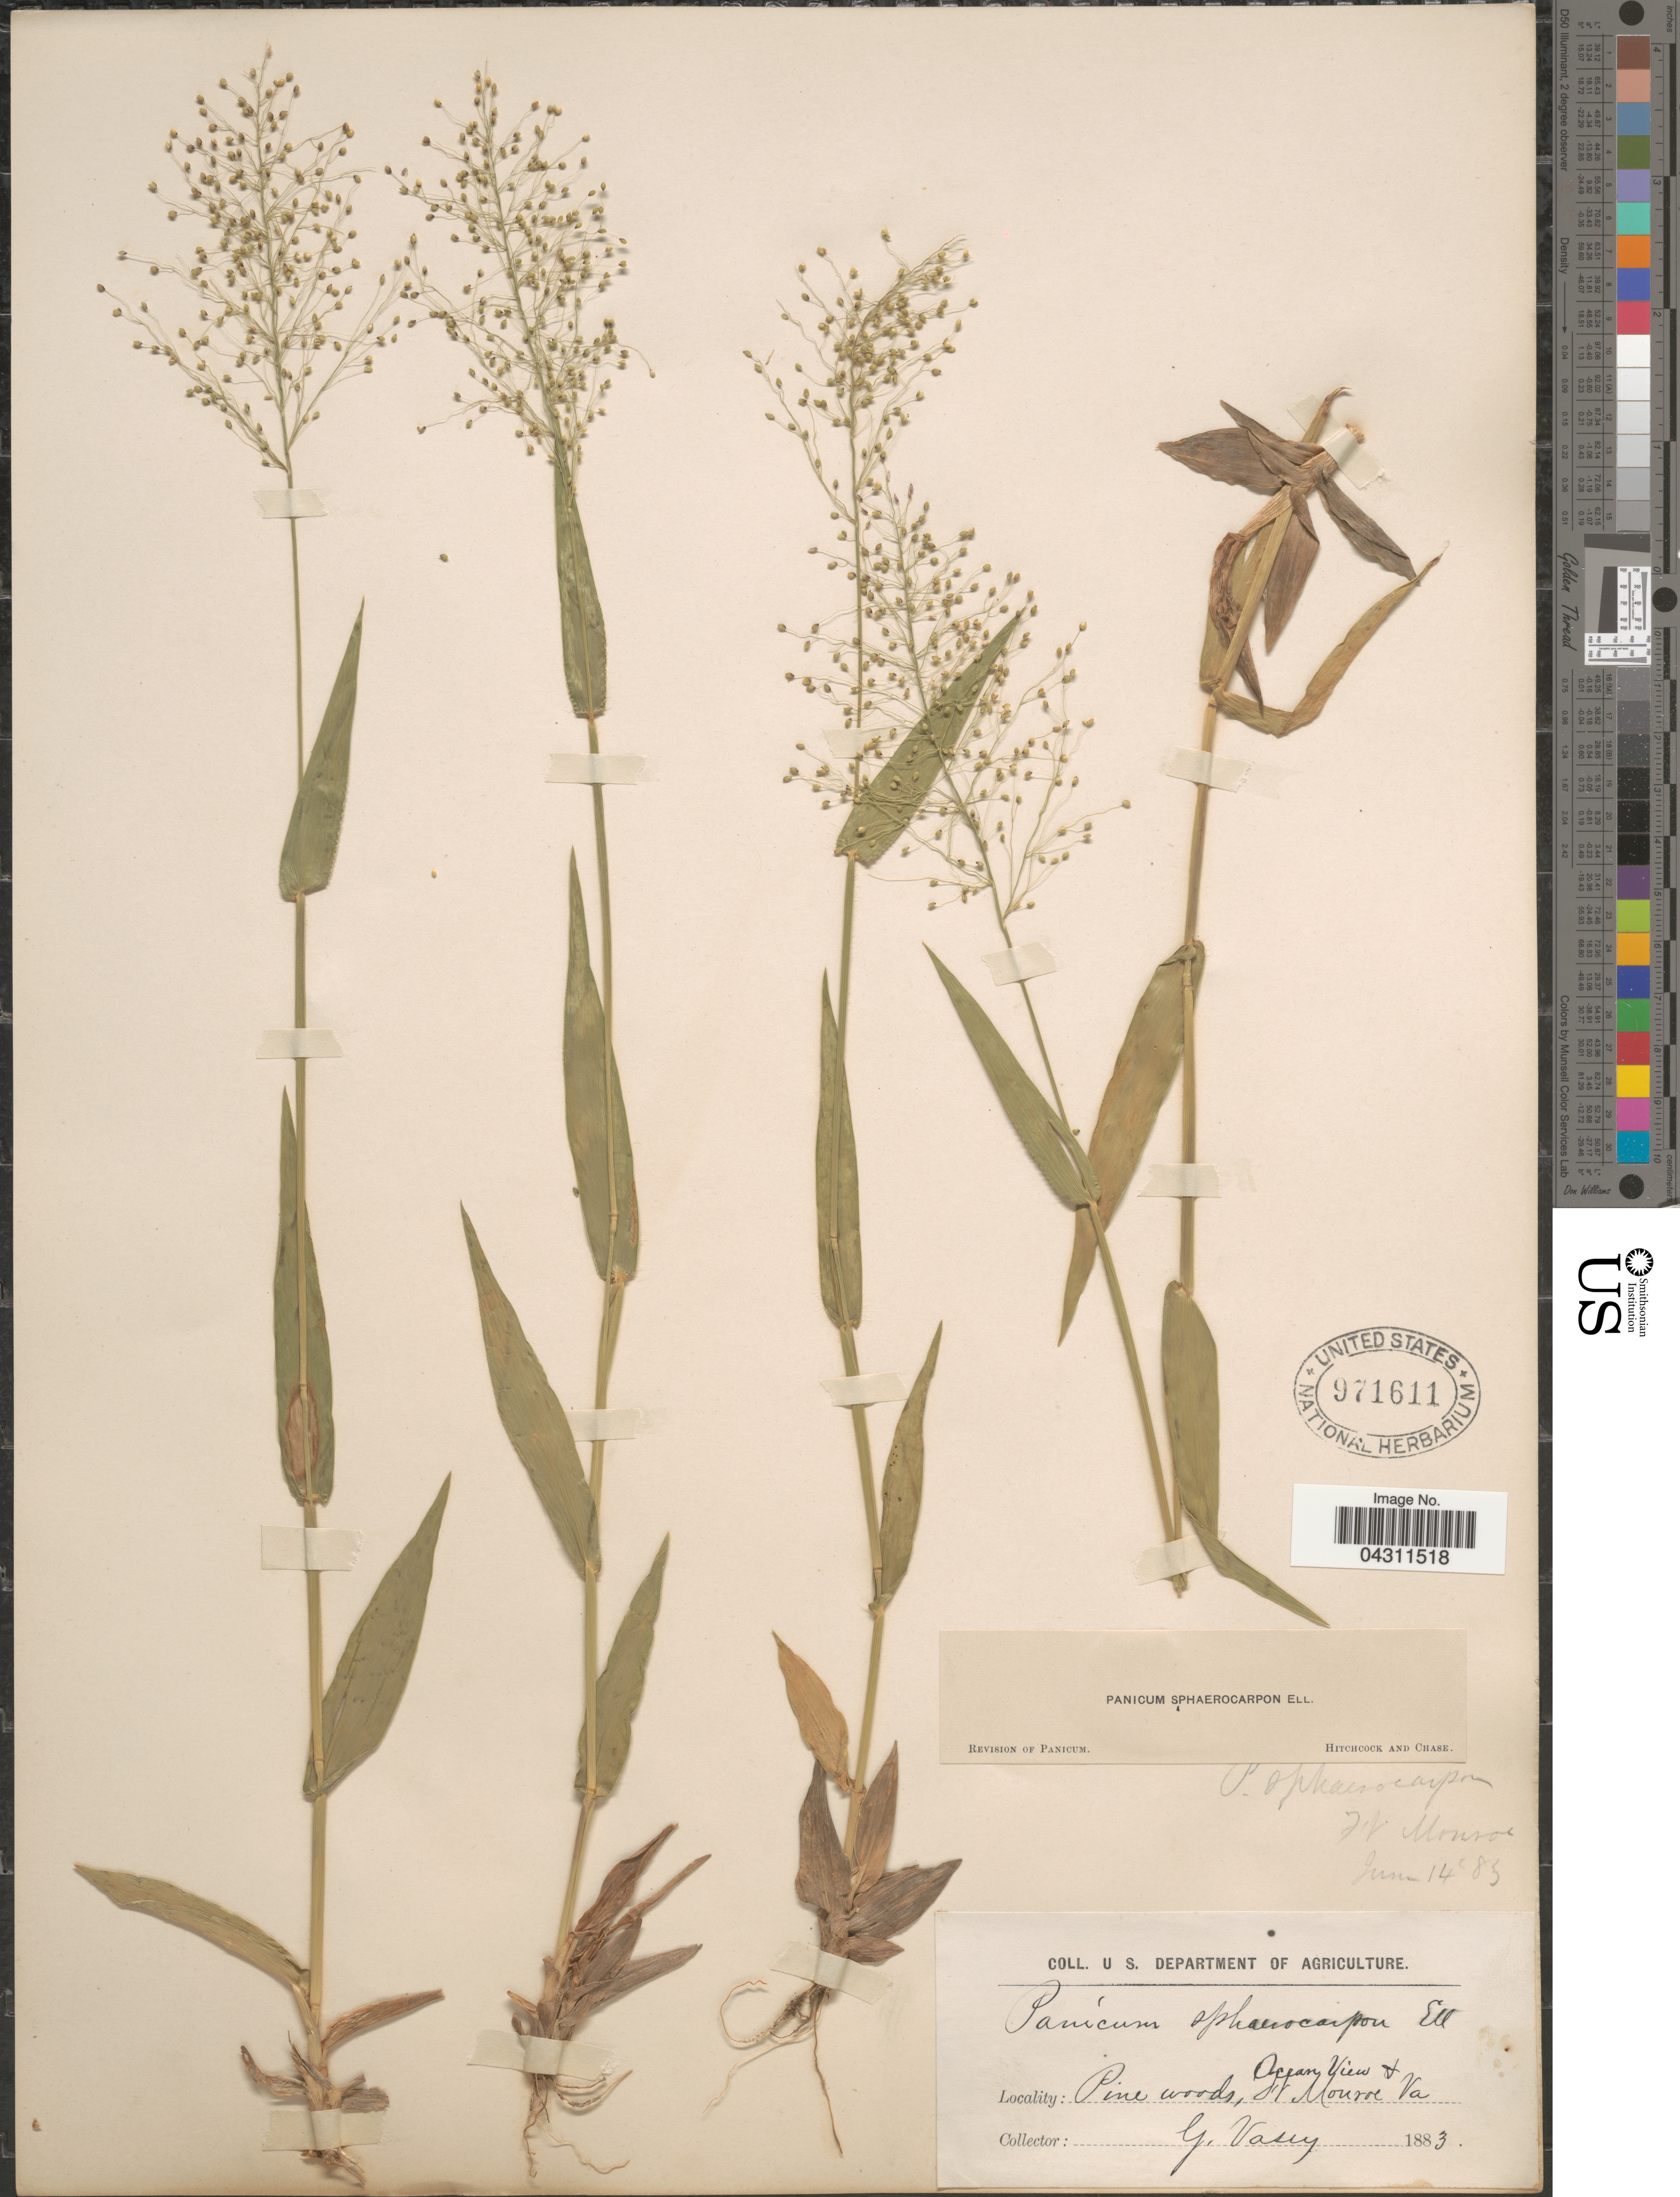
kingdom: Plantae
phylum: Tracheophyta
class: Liliopsida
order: Poales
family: Poaceae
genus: Dichanthelium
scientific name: Dichanthelium sphaerocarpon var. sphaerocarpon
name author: (Elliott) Gould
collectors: G. Vasey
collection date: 1883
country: United States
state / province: Virginia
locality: Pine woods, Ocean View & Ft Monroe.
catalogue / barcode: US 971611